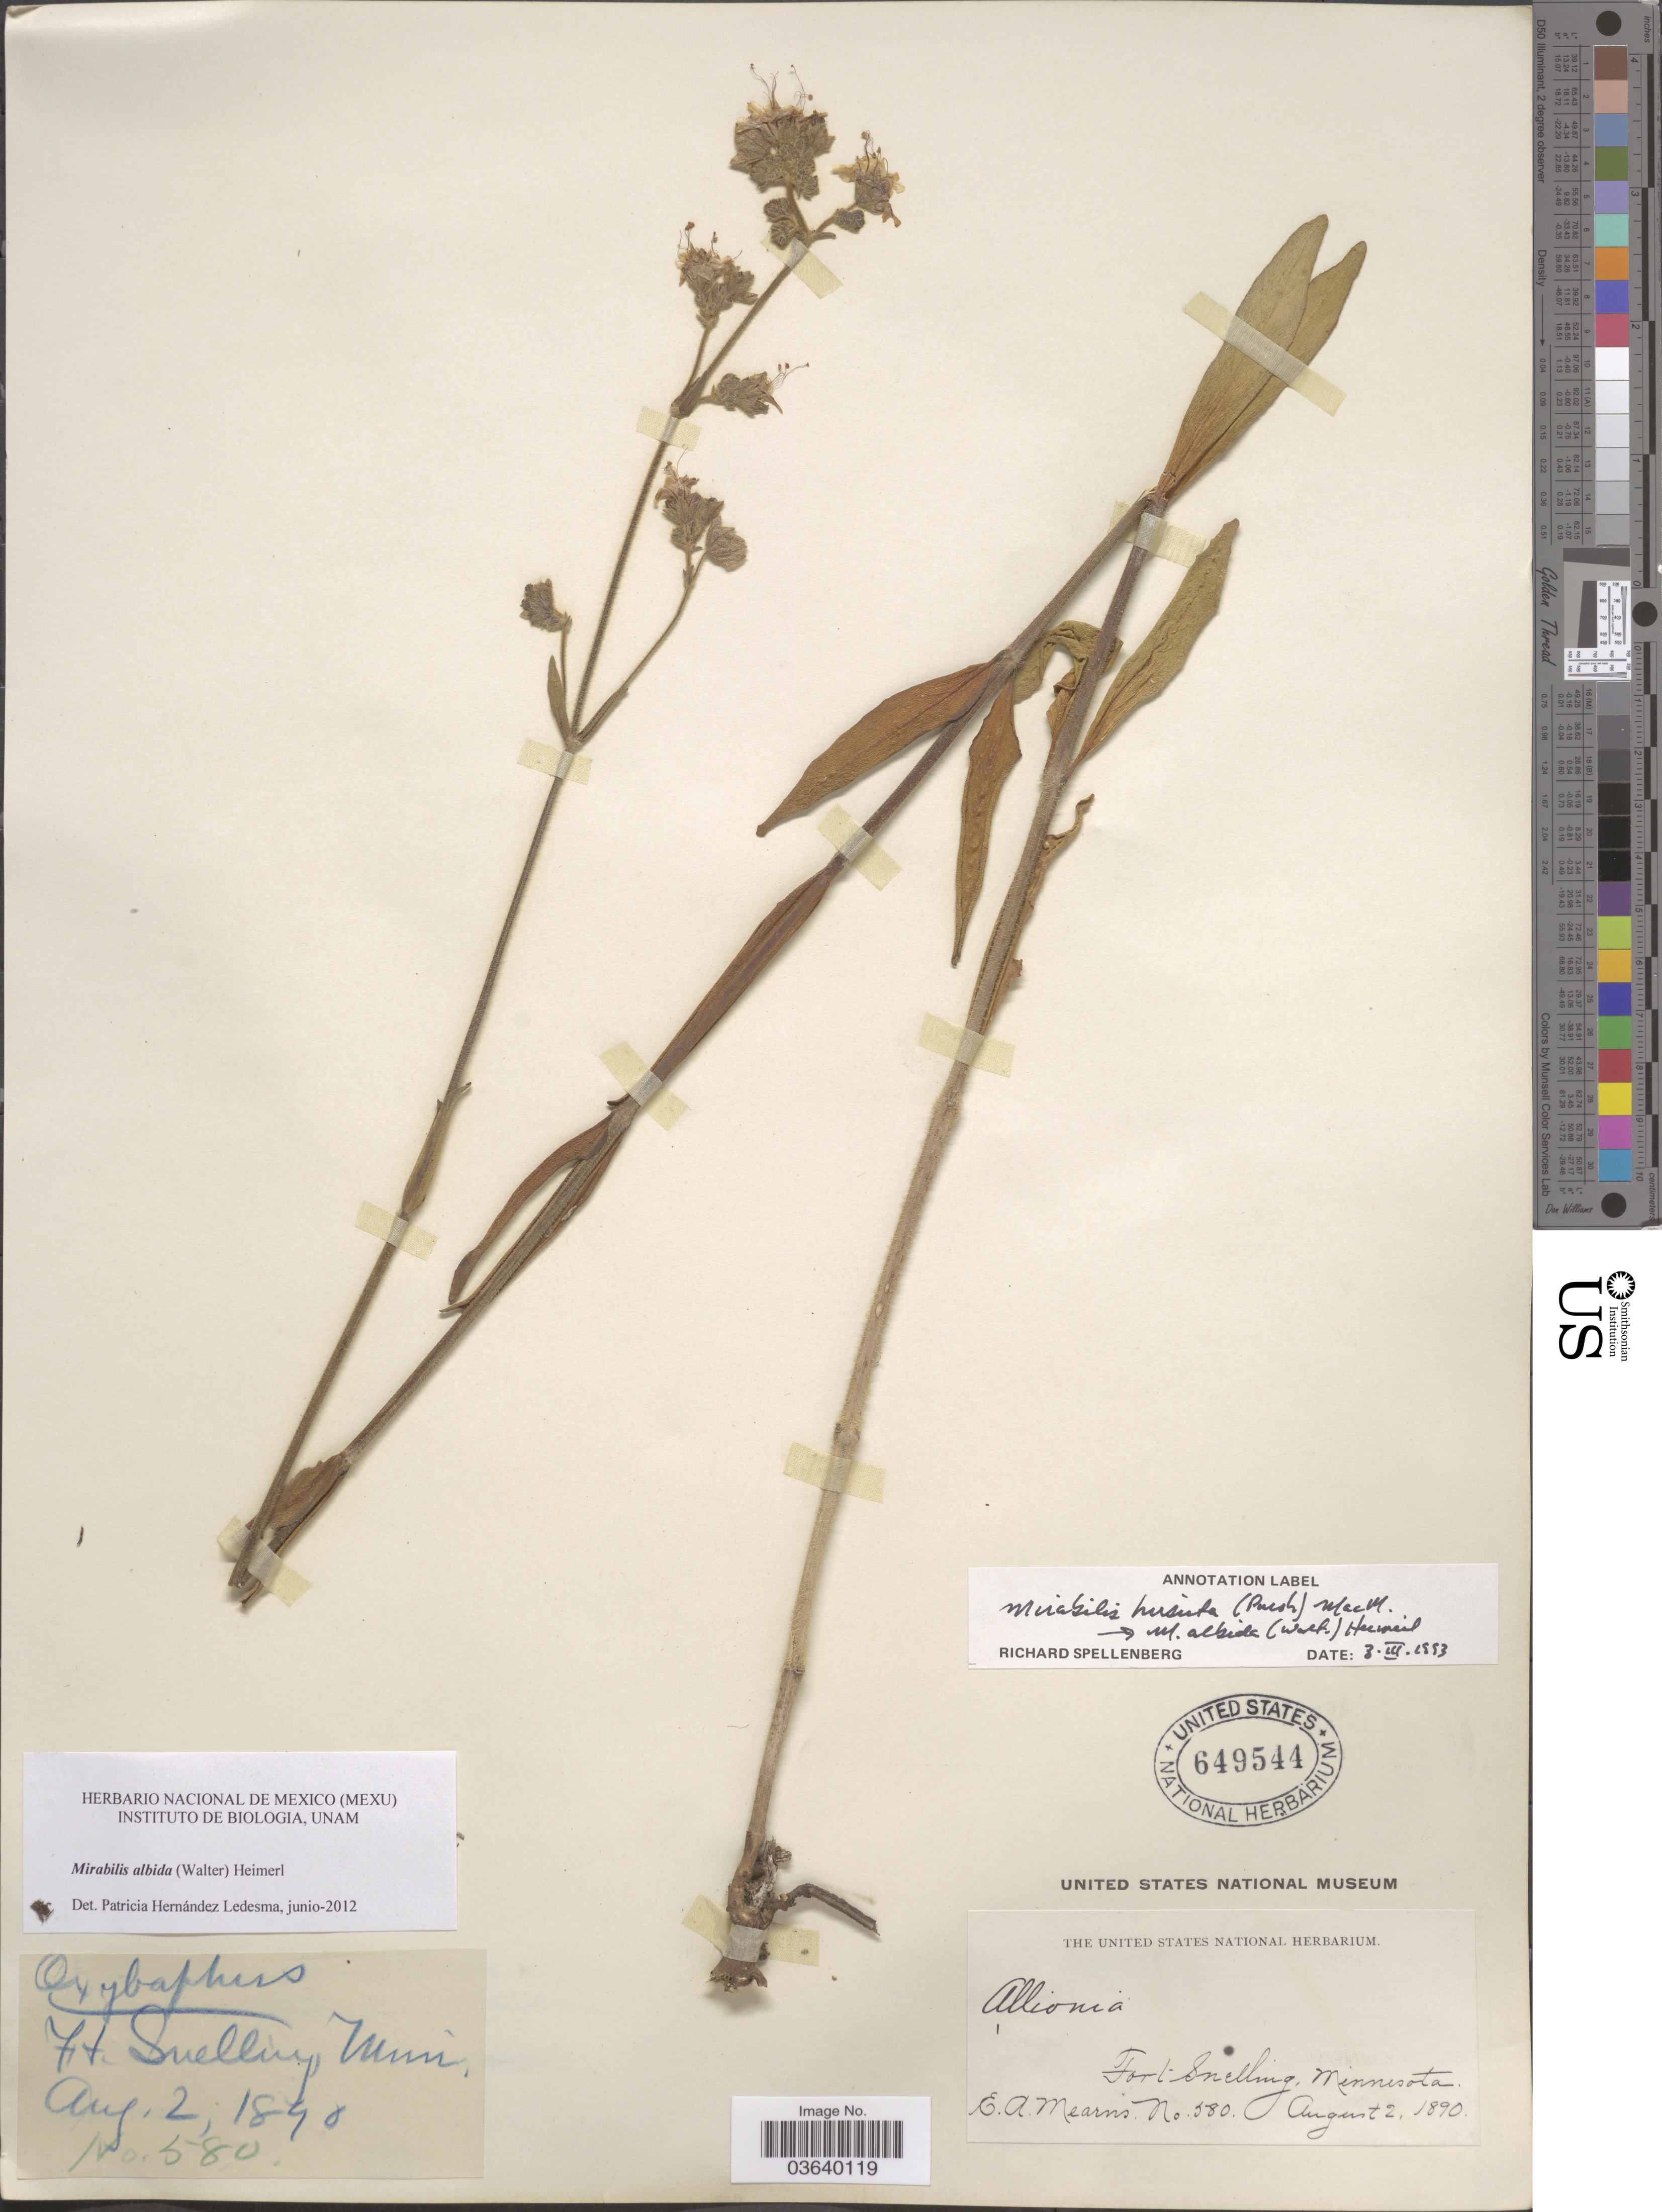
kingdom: Plantae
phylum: Tracheophyta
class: Magnoliopsida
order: Caryophyllales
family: Nyctaginaceae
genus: Mirabilis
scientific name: Mirabilis albida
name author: (Walter) Heimerl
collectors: E. A. Mearns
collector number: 580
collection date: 1890-08-02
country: United States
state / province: Minnesota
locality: Fort Snelling.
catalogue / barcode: US 649544